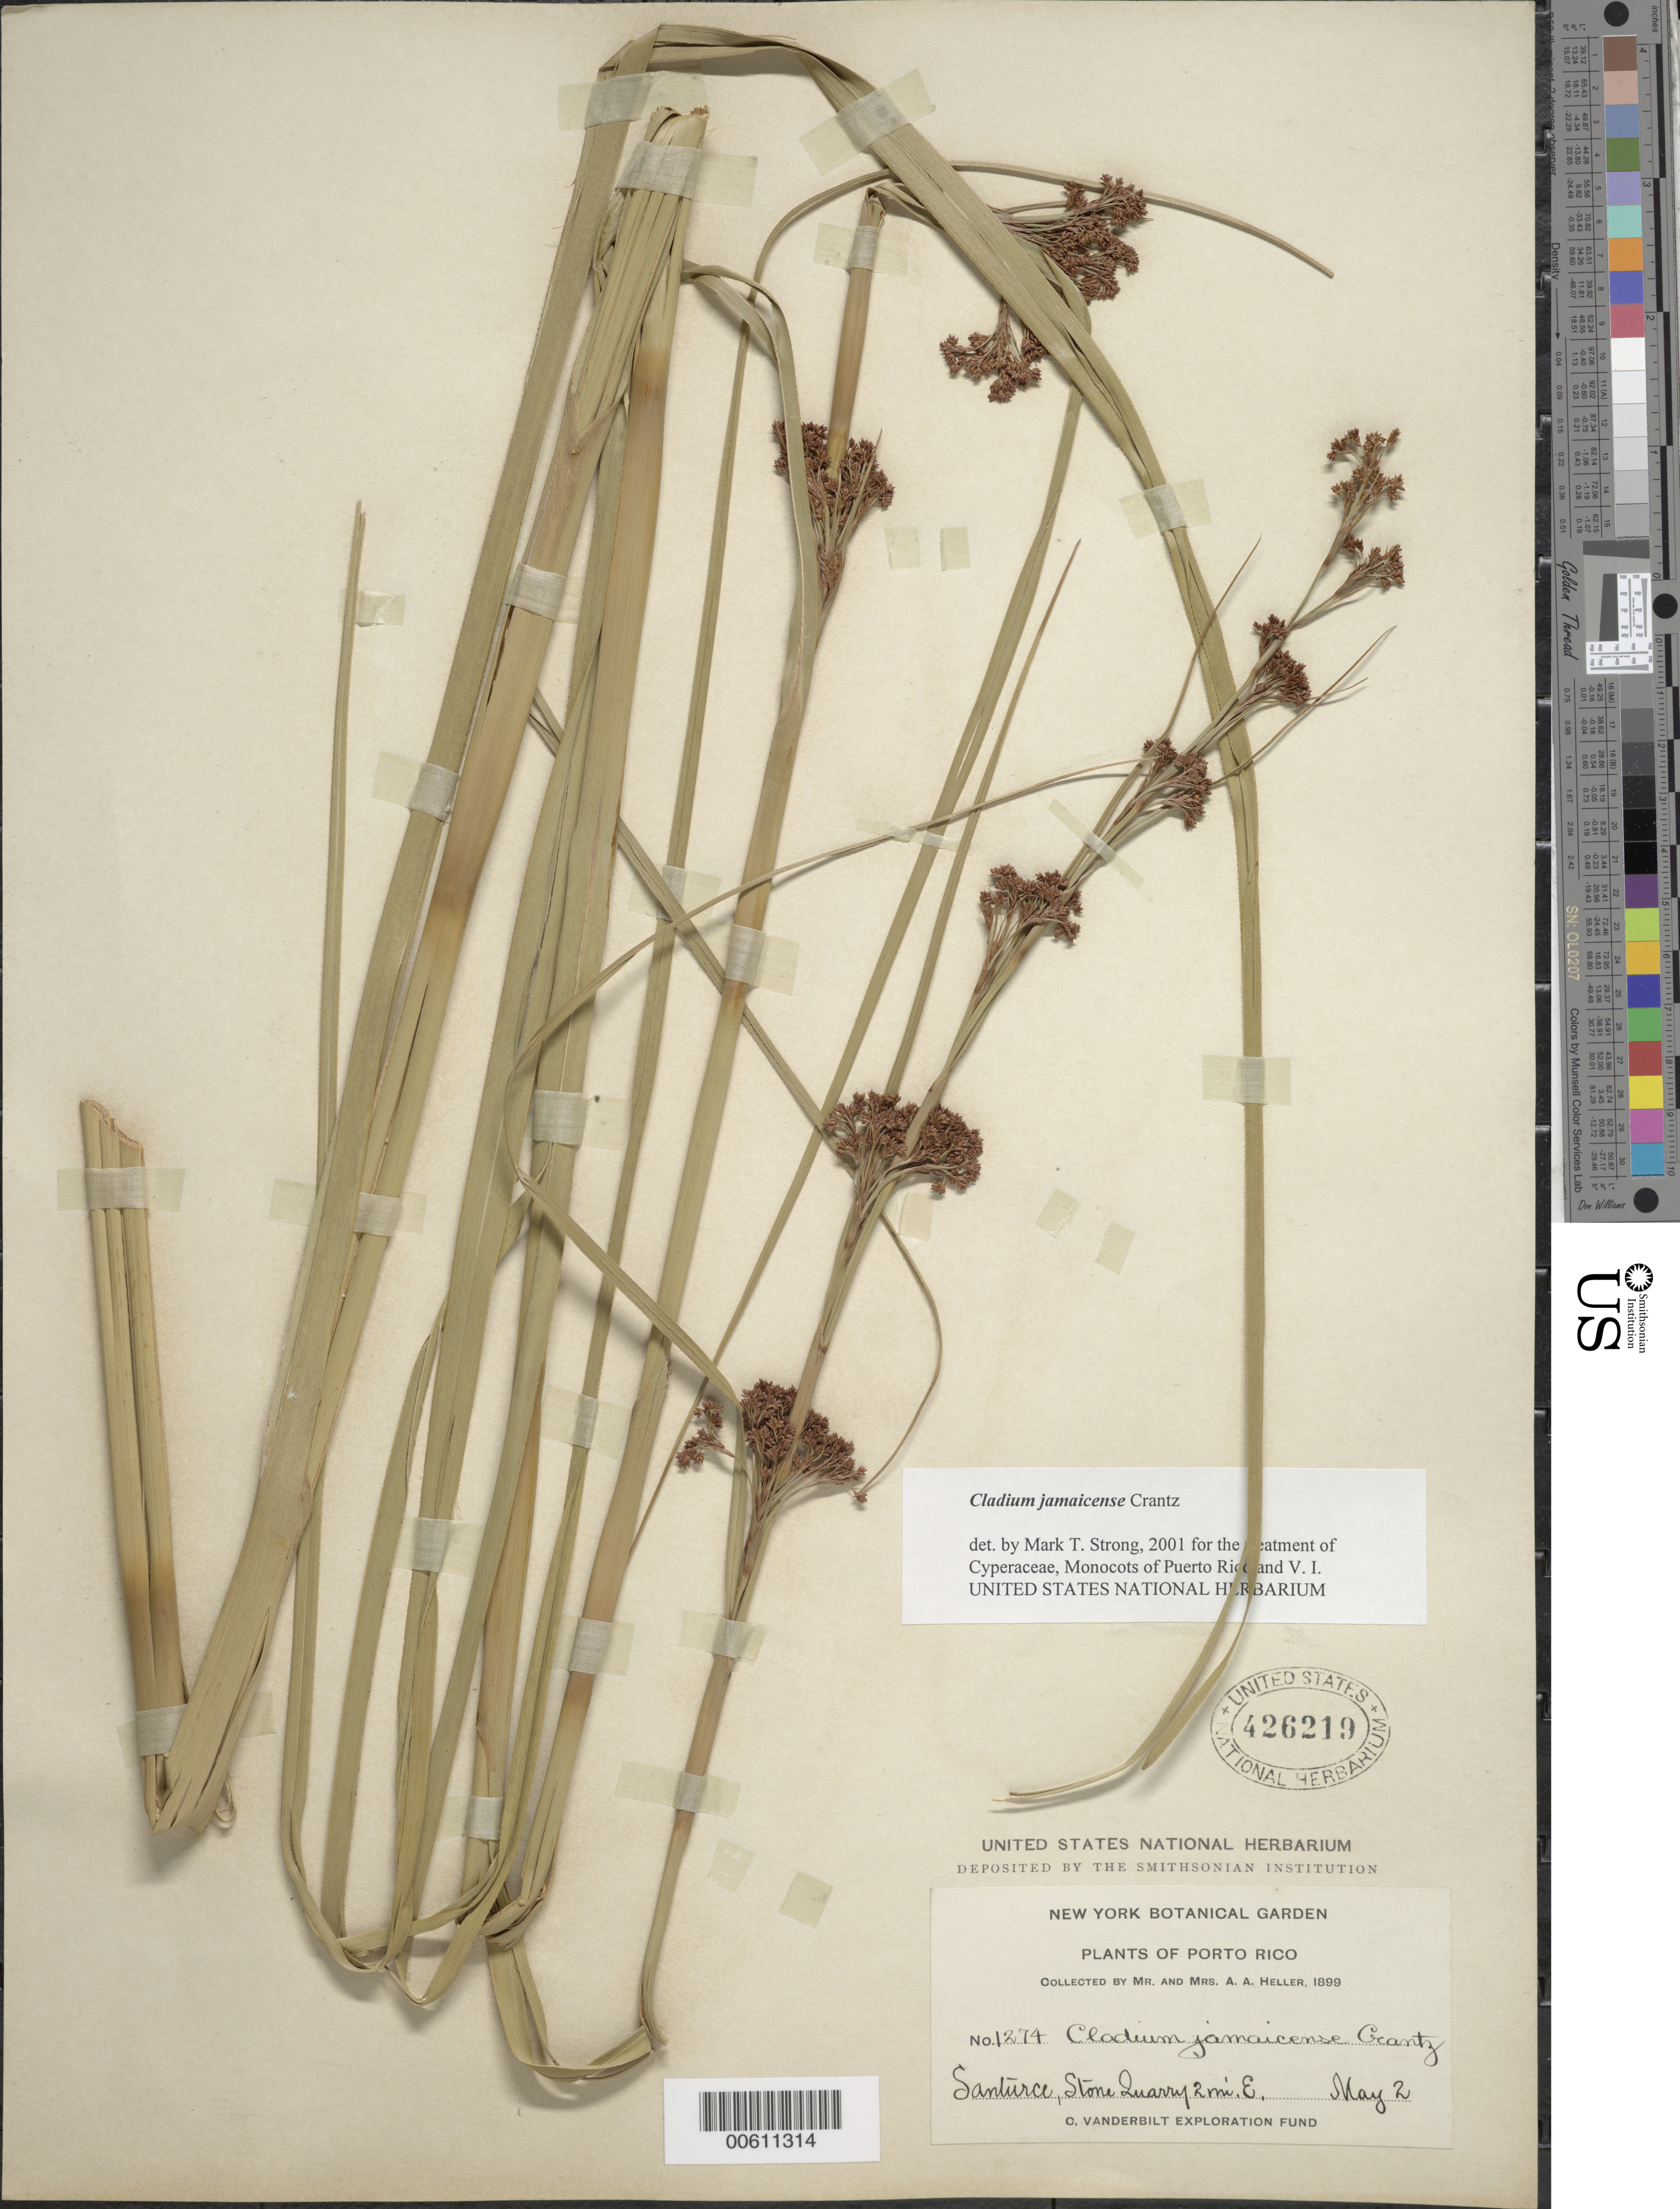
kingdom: Plantae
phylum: Tracheophyta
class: Liliopsida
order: Poales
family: Cyperaceae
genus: Cladium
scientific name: Cladium jamaicense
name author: Crantz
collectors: A. A. Heller & E. G. Heller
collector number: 1274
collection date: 1899-05-02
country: Puerto Rico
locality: Santurce, Stone Quarry 2 mi. E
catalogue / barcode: US 426219